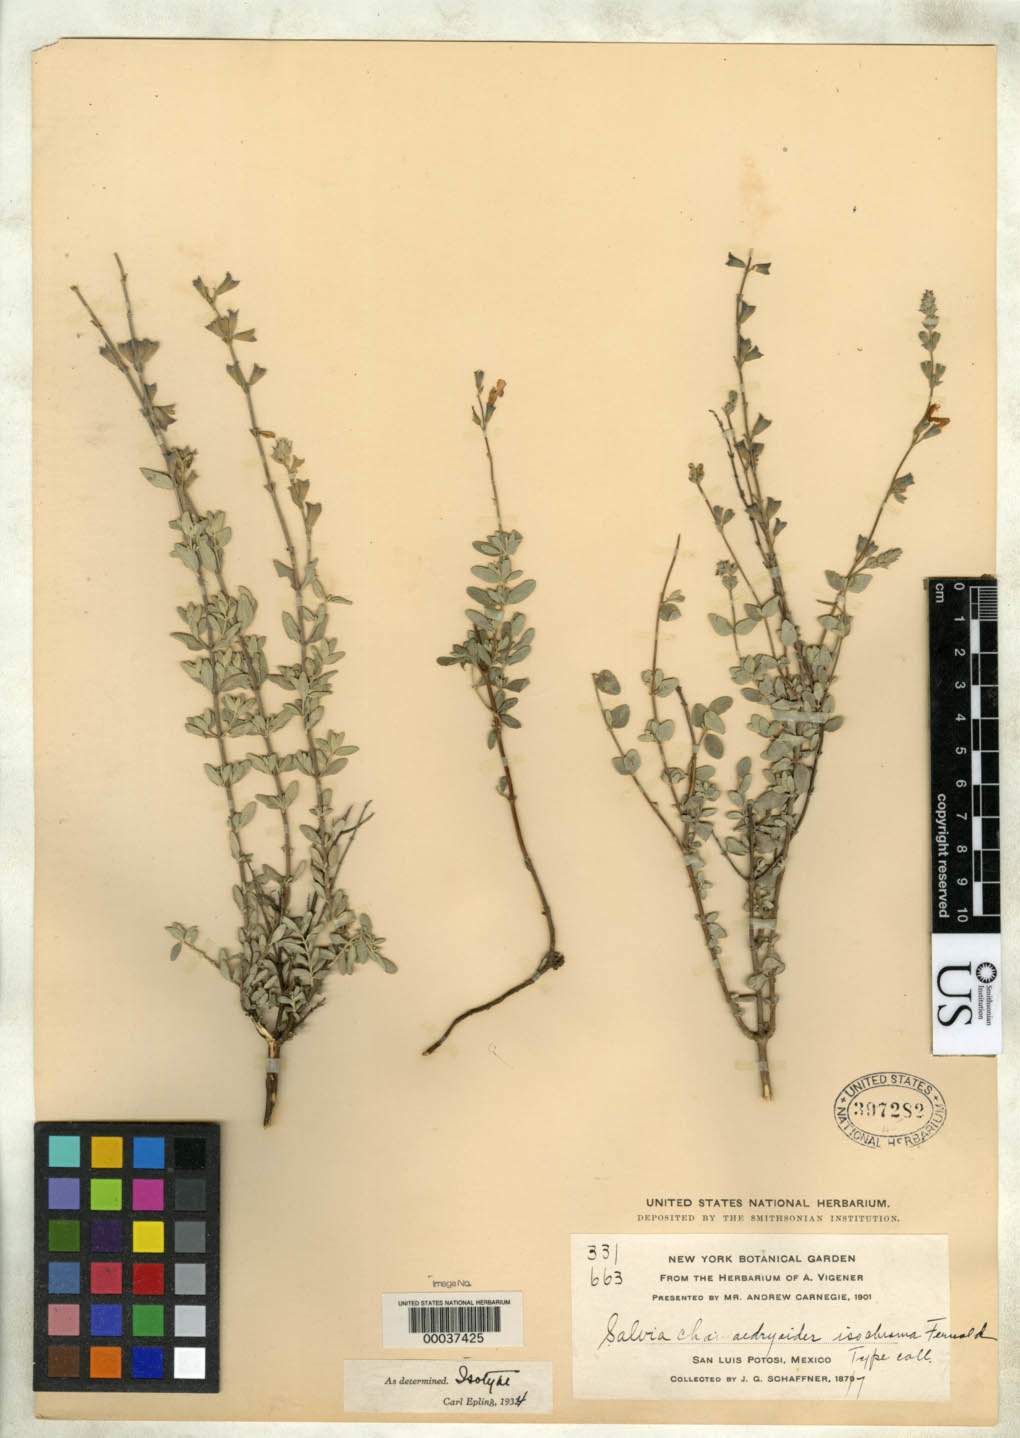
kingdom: Plantae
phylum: Tracheophyta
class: Magnoliopsida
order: Lamiales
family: Lamiaceae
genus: Salvia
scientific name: Salvia chamaedryoides var. isochroma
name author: Fernald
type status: Isolectotype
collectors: J. G. Schaffner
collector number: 331/663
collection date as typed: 1877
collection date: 1877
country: Mexico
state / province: San Luis Potosi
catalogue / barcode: US 397282